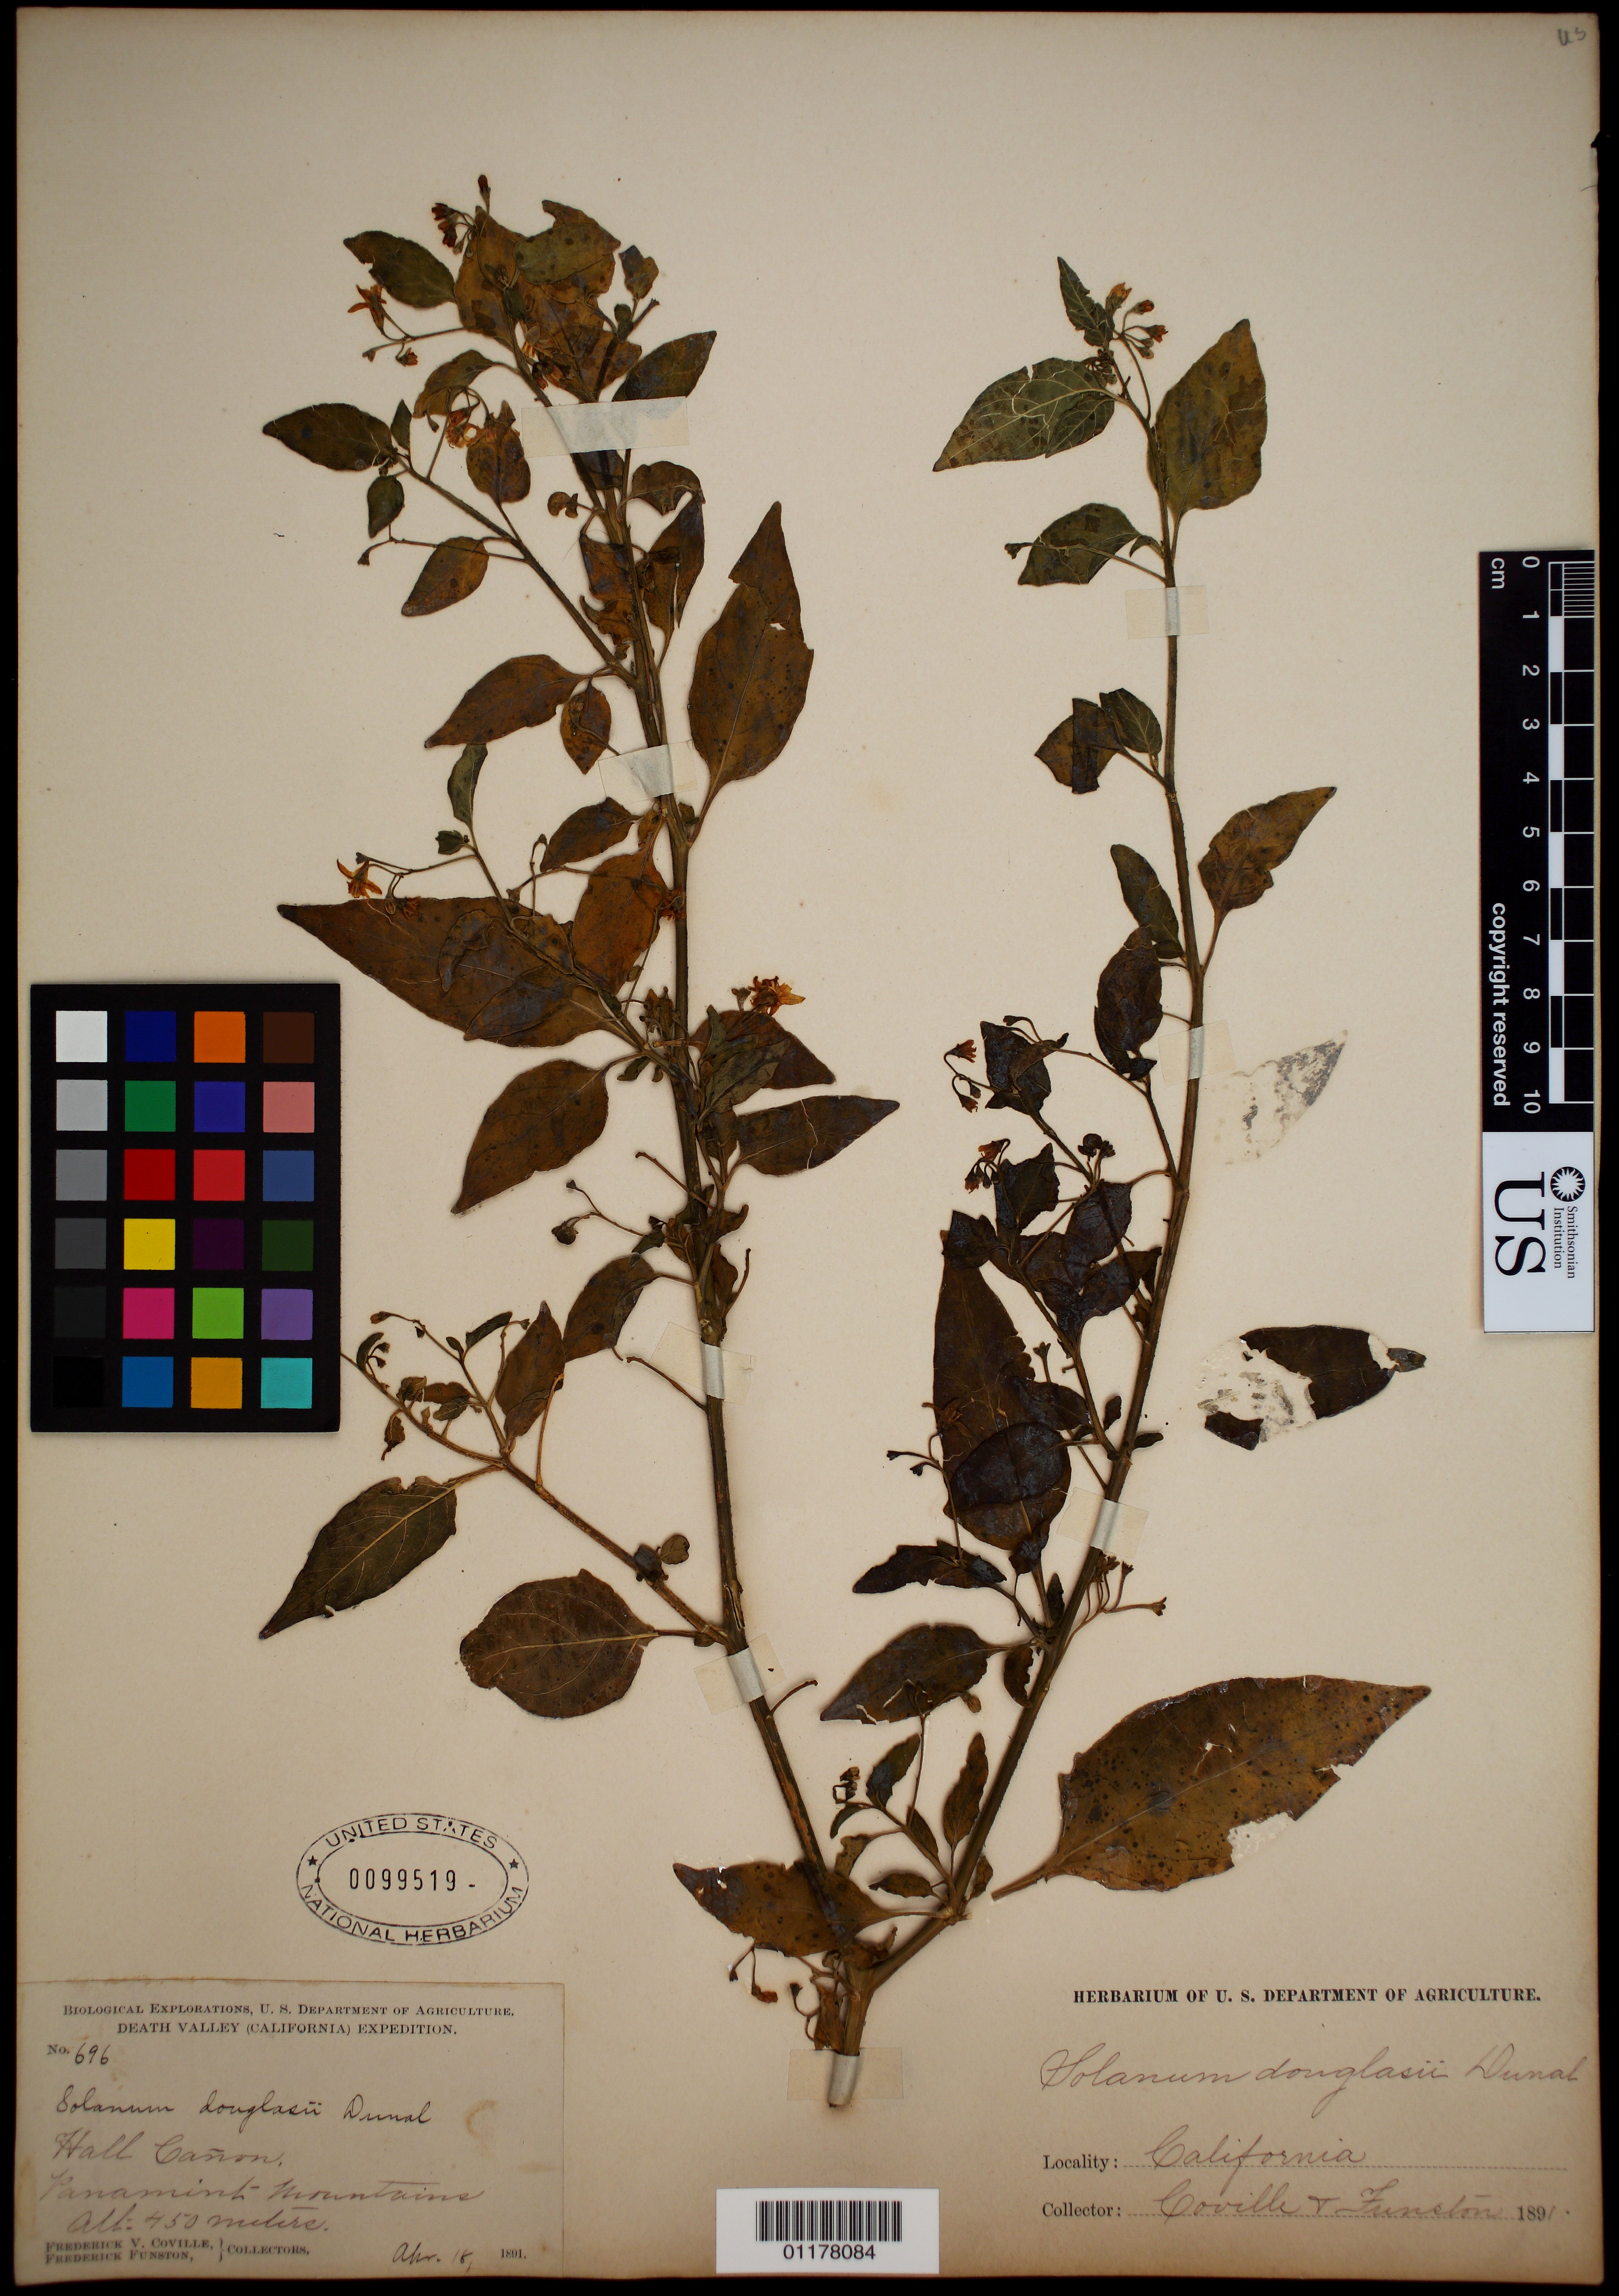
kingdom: Plantae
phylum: Tracheophyta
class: Magnoliopsida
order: Solanales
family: Solanaceae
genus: Solanum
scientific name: Solanum douglasii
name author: Dunal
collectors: F. V. Coville & F. Funston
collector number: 696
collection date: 1891-04-18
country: United States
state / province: California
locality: Hall Canyon, Panamint Mountains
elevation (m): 450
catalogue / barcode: US 99519